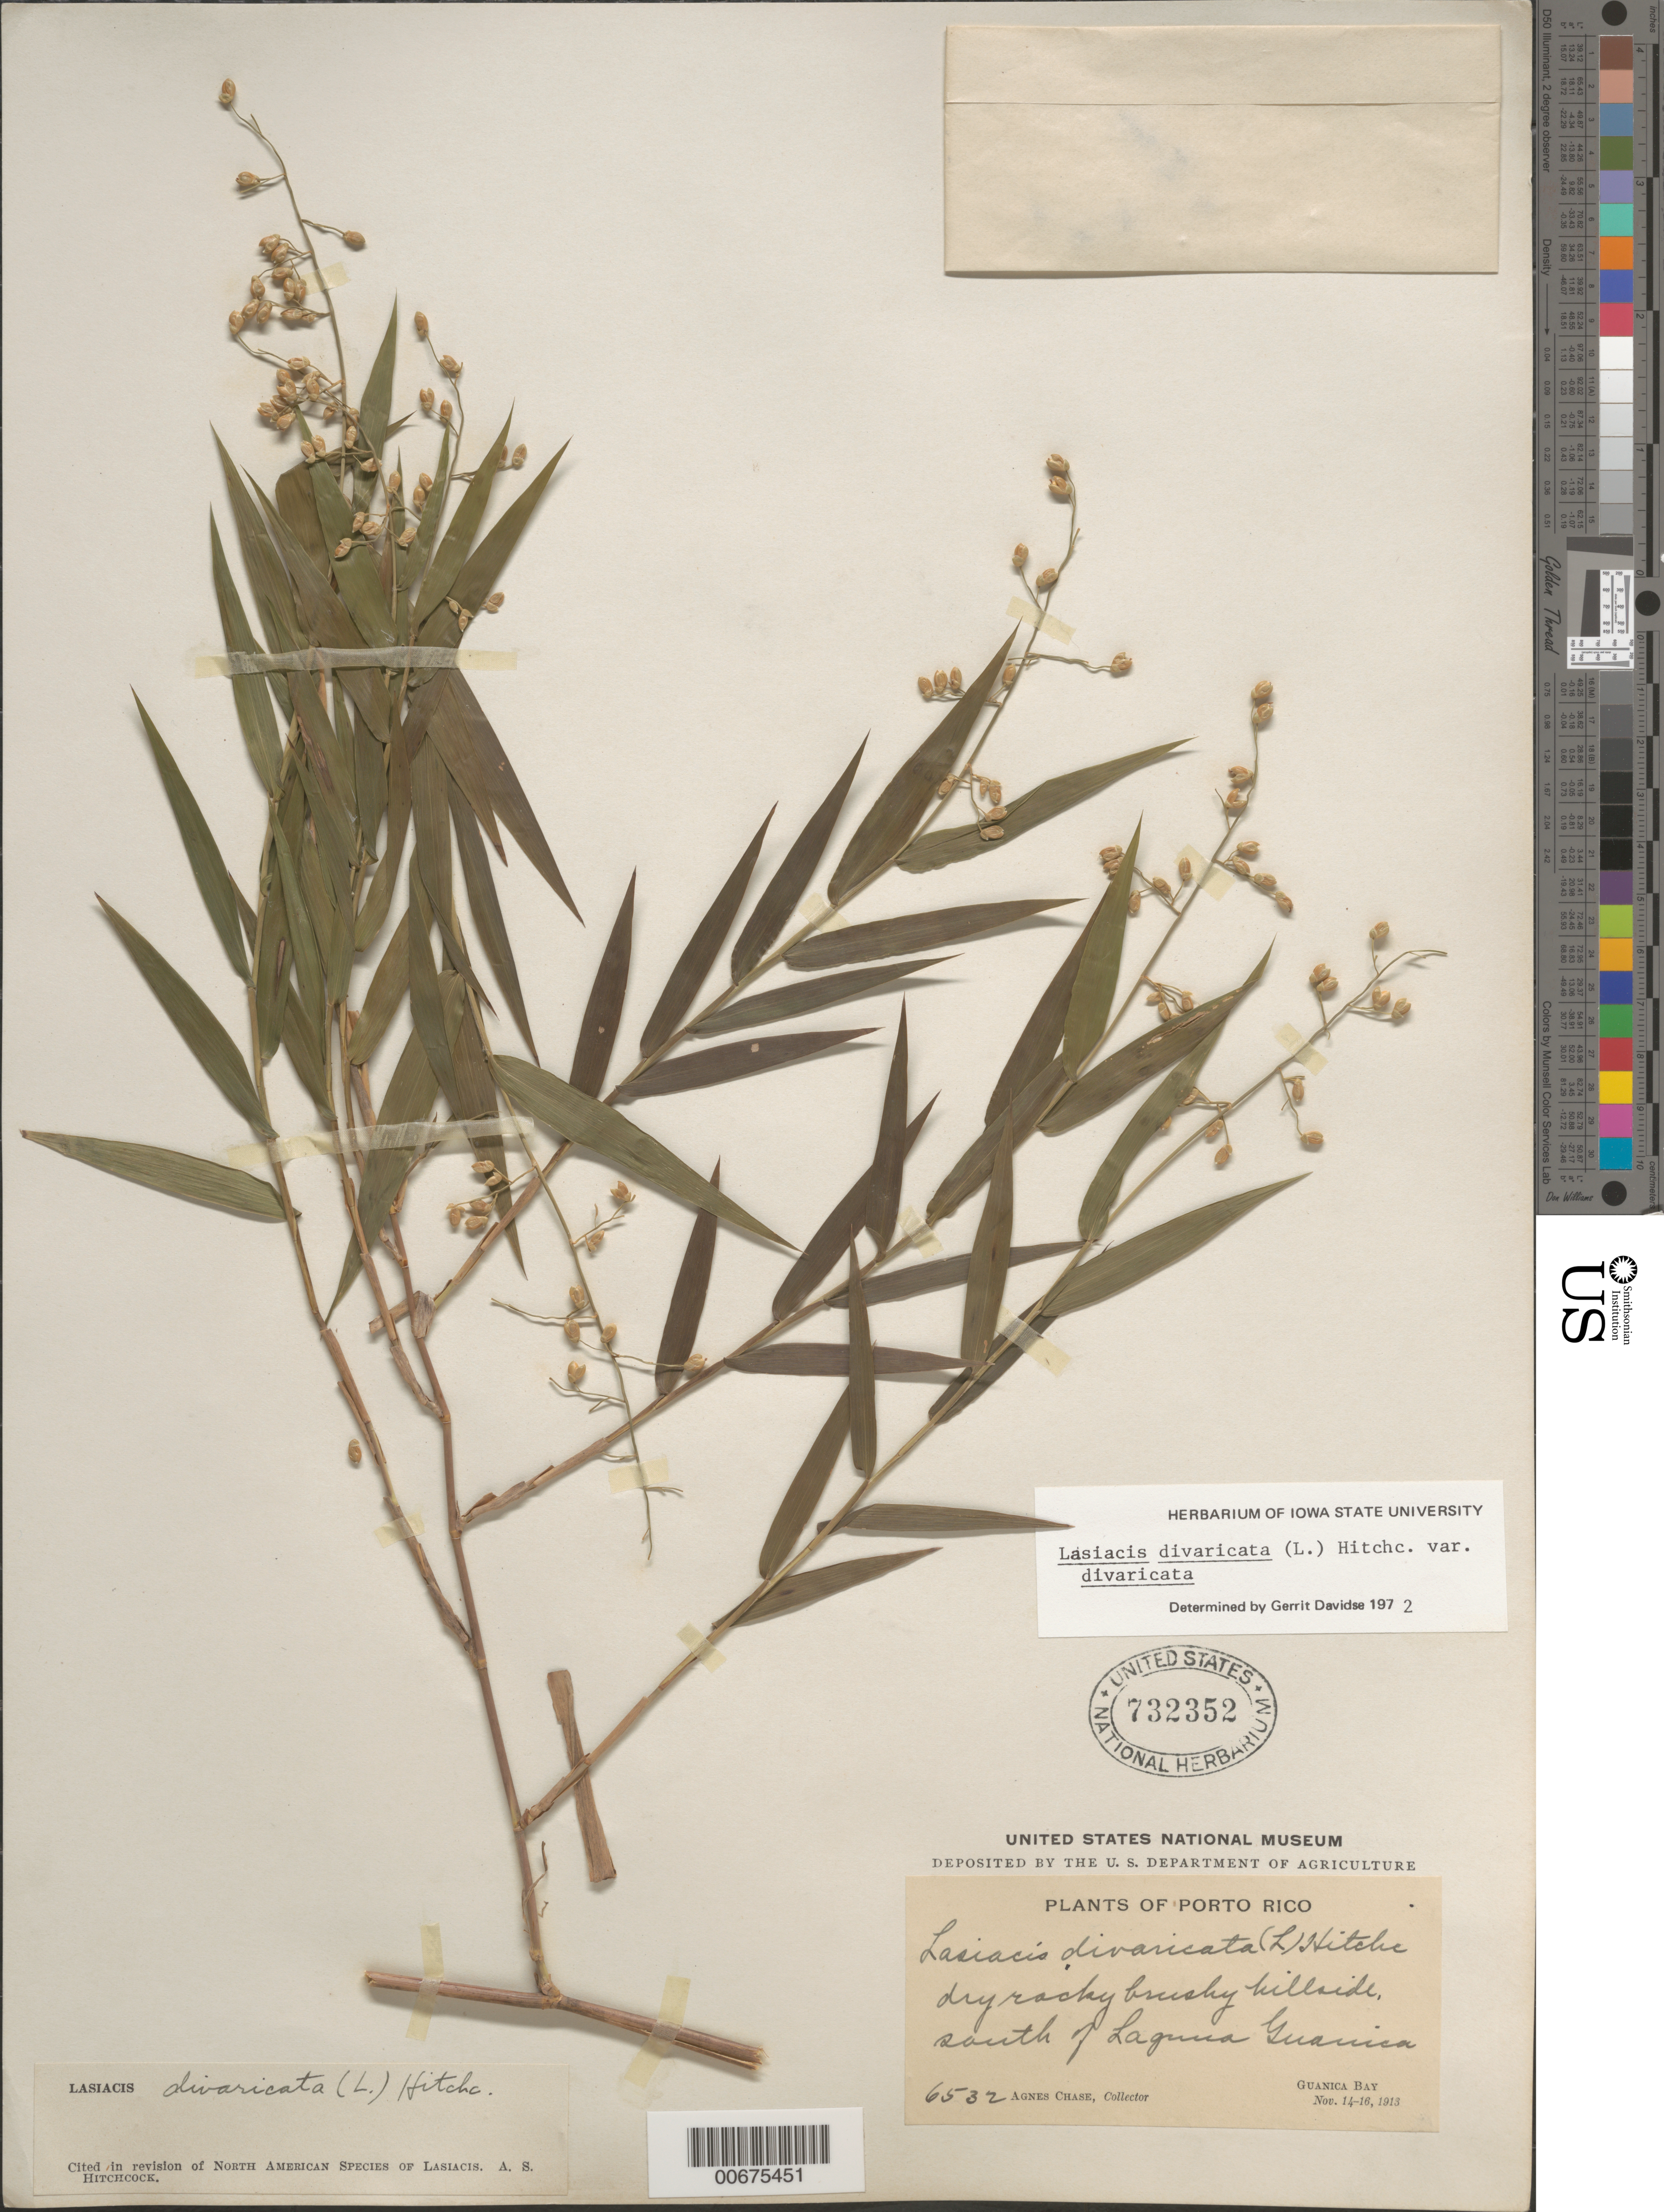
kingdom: Plantae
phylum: Tracheophyta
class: Liliopsida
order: Poales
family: Poaceae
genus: Lasiacis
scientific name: Lasiacis divaricata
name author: (L.) Hitchc.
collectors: A. Chase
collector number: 6532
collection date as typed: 14 Nov 1913 to 16 Nov 1913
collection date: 1913-11-14/1913-11-16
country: Puerto Rico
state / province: Guánica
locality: S of Laguna Guanica. Dry rocky, brushy hillside.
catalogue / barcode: US 732352